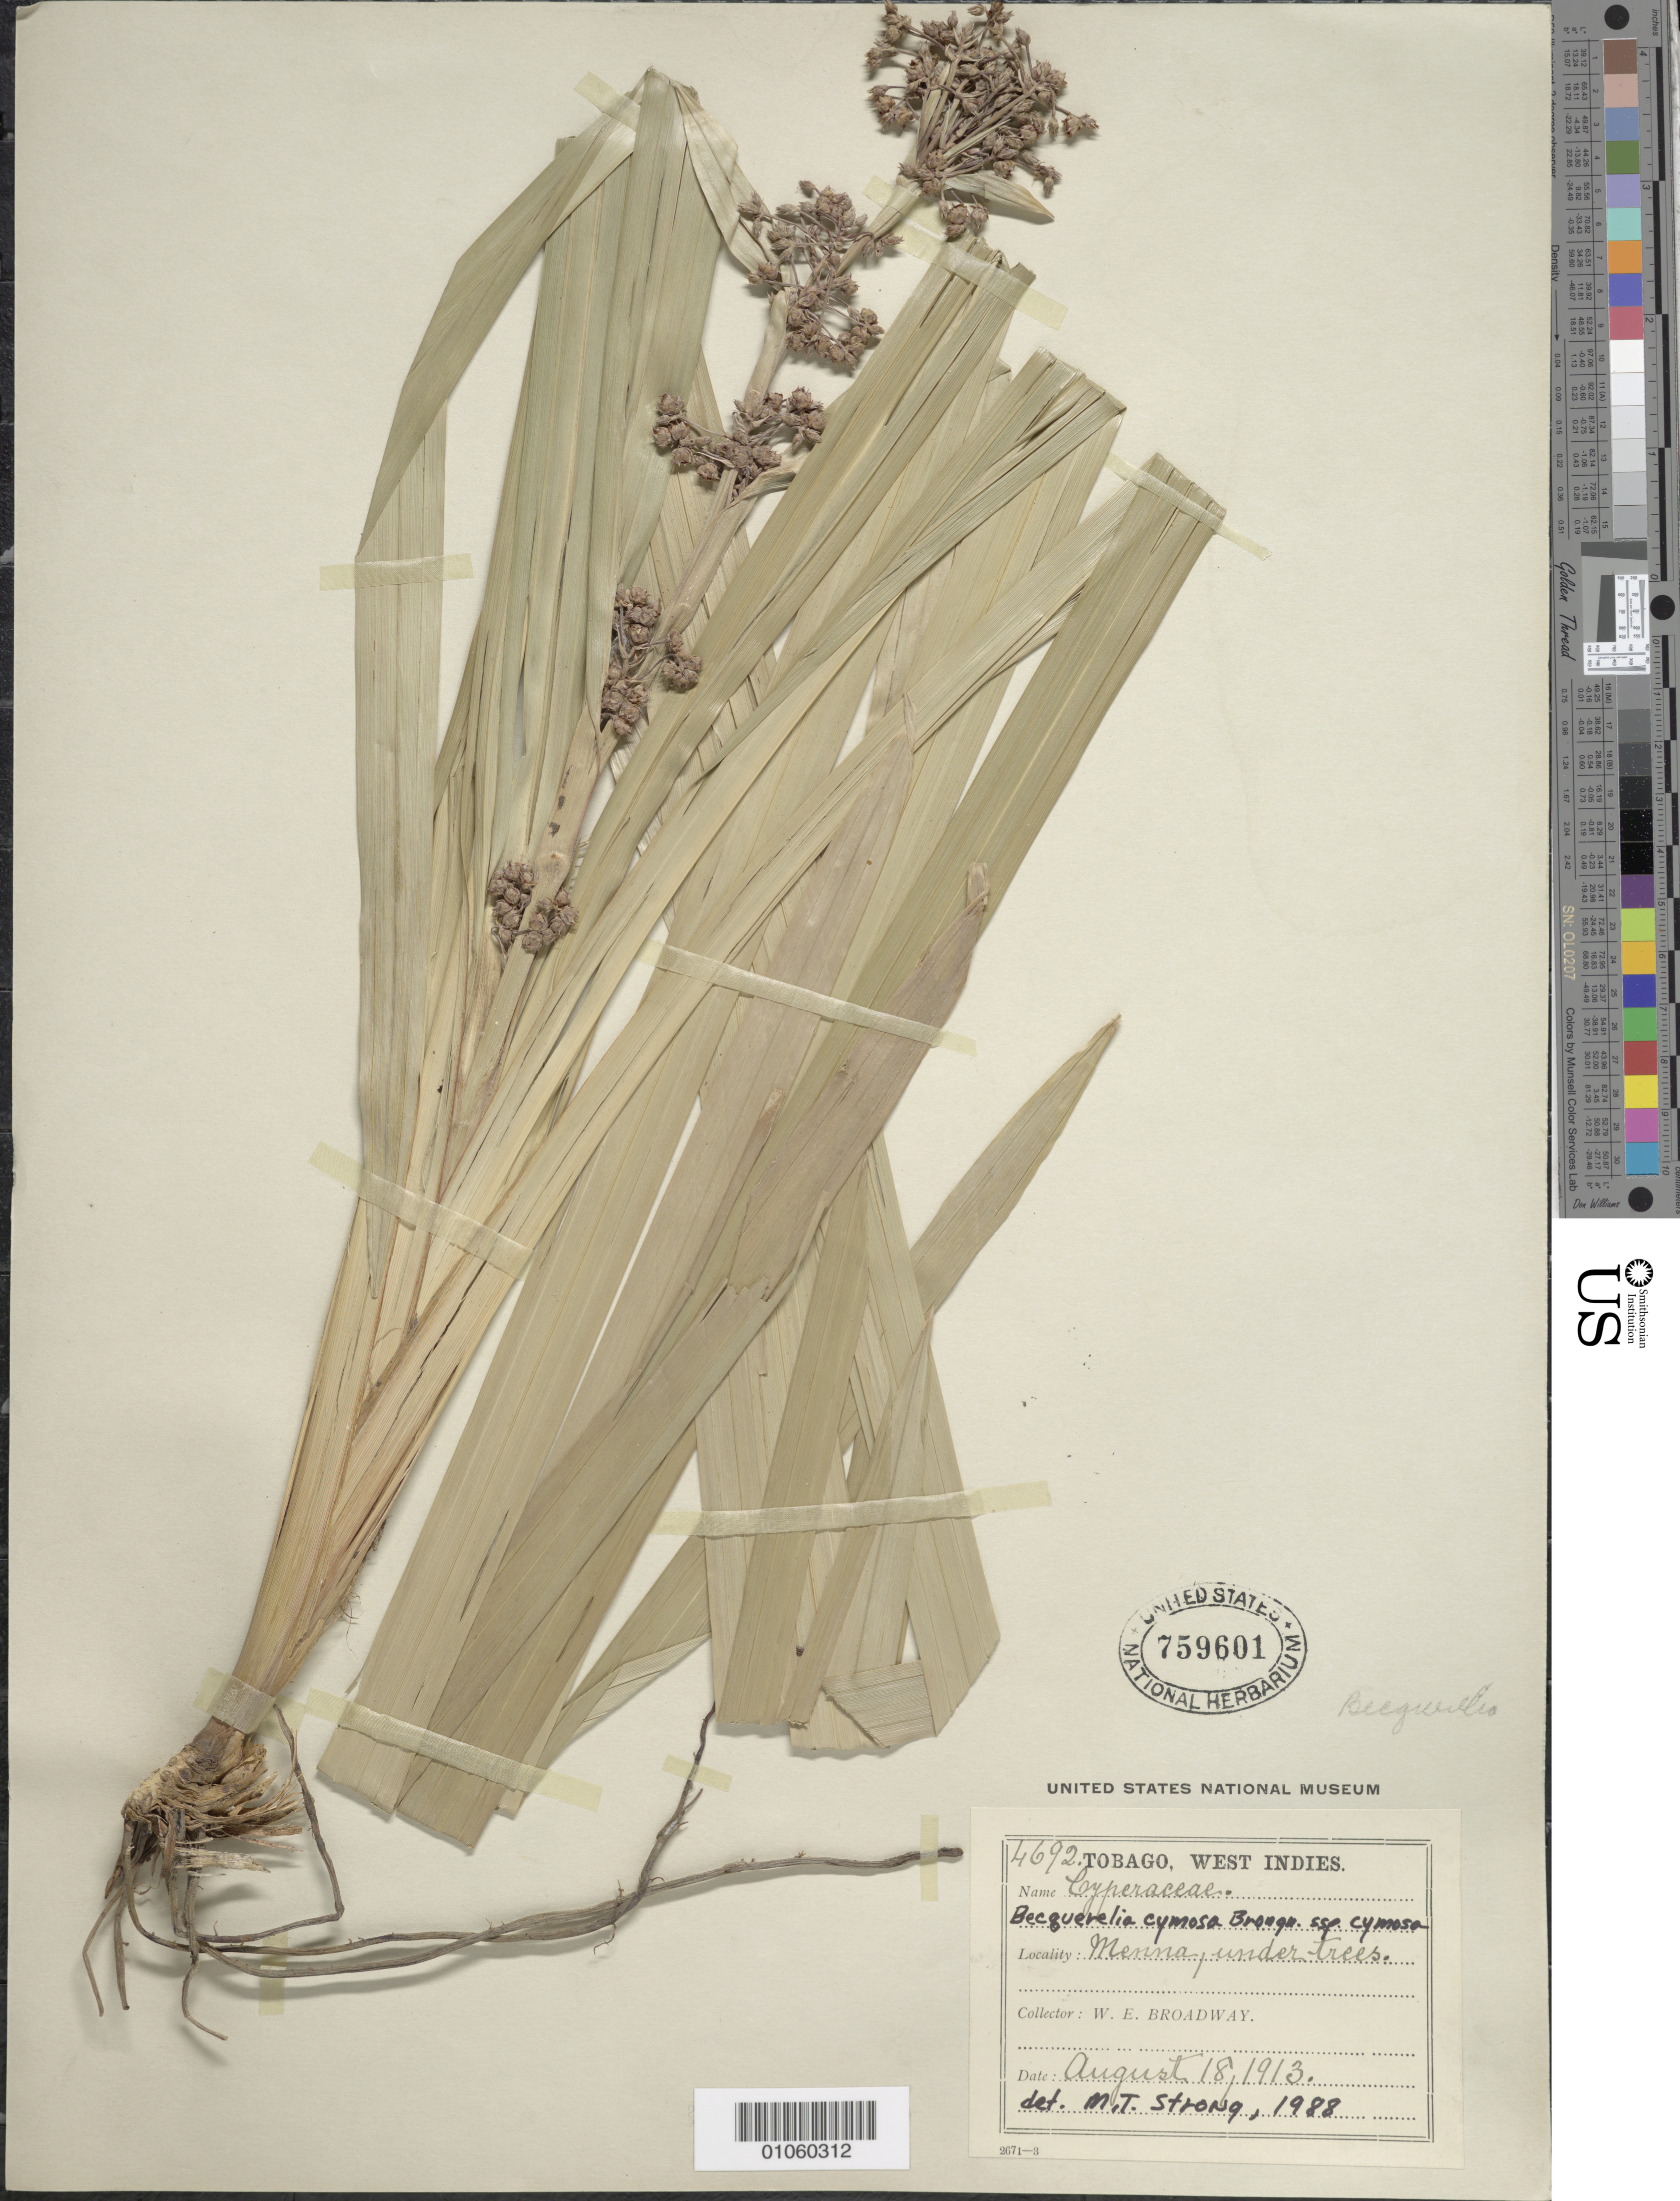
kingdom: Plantae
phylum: Tracheophyta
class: Liliopsida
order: Poales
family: Cyperaceae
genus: Becquerelia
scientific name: Becquerelia cymosa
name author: Brongn.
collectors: W. E. Broadway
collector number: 4692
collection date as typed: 18 Aug 1913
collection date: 1913-08-18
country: Trinidad and Tobago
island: Tobago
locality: Menna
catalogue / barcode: US 759601